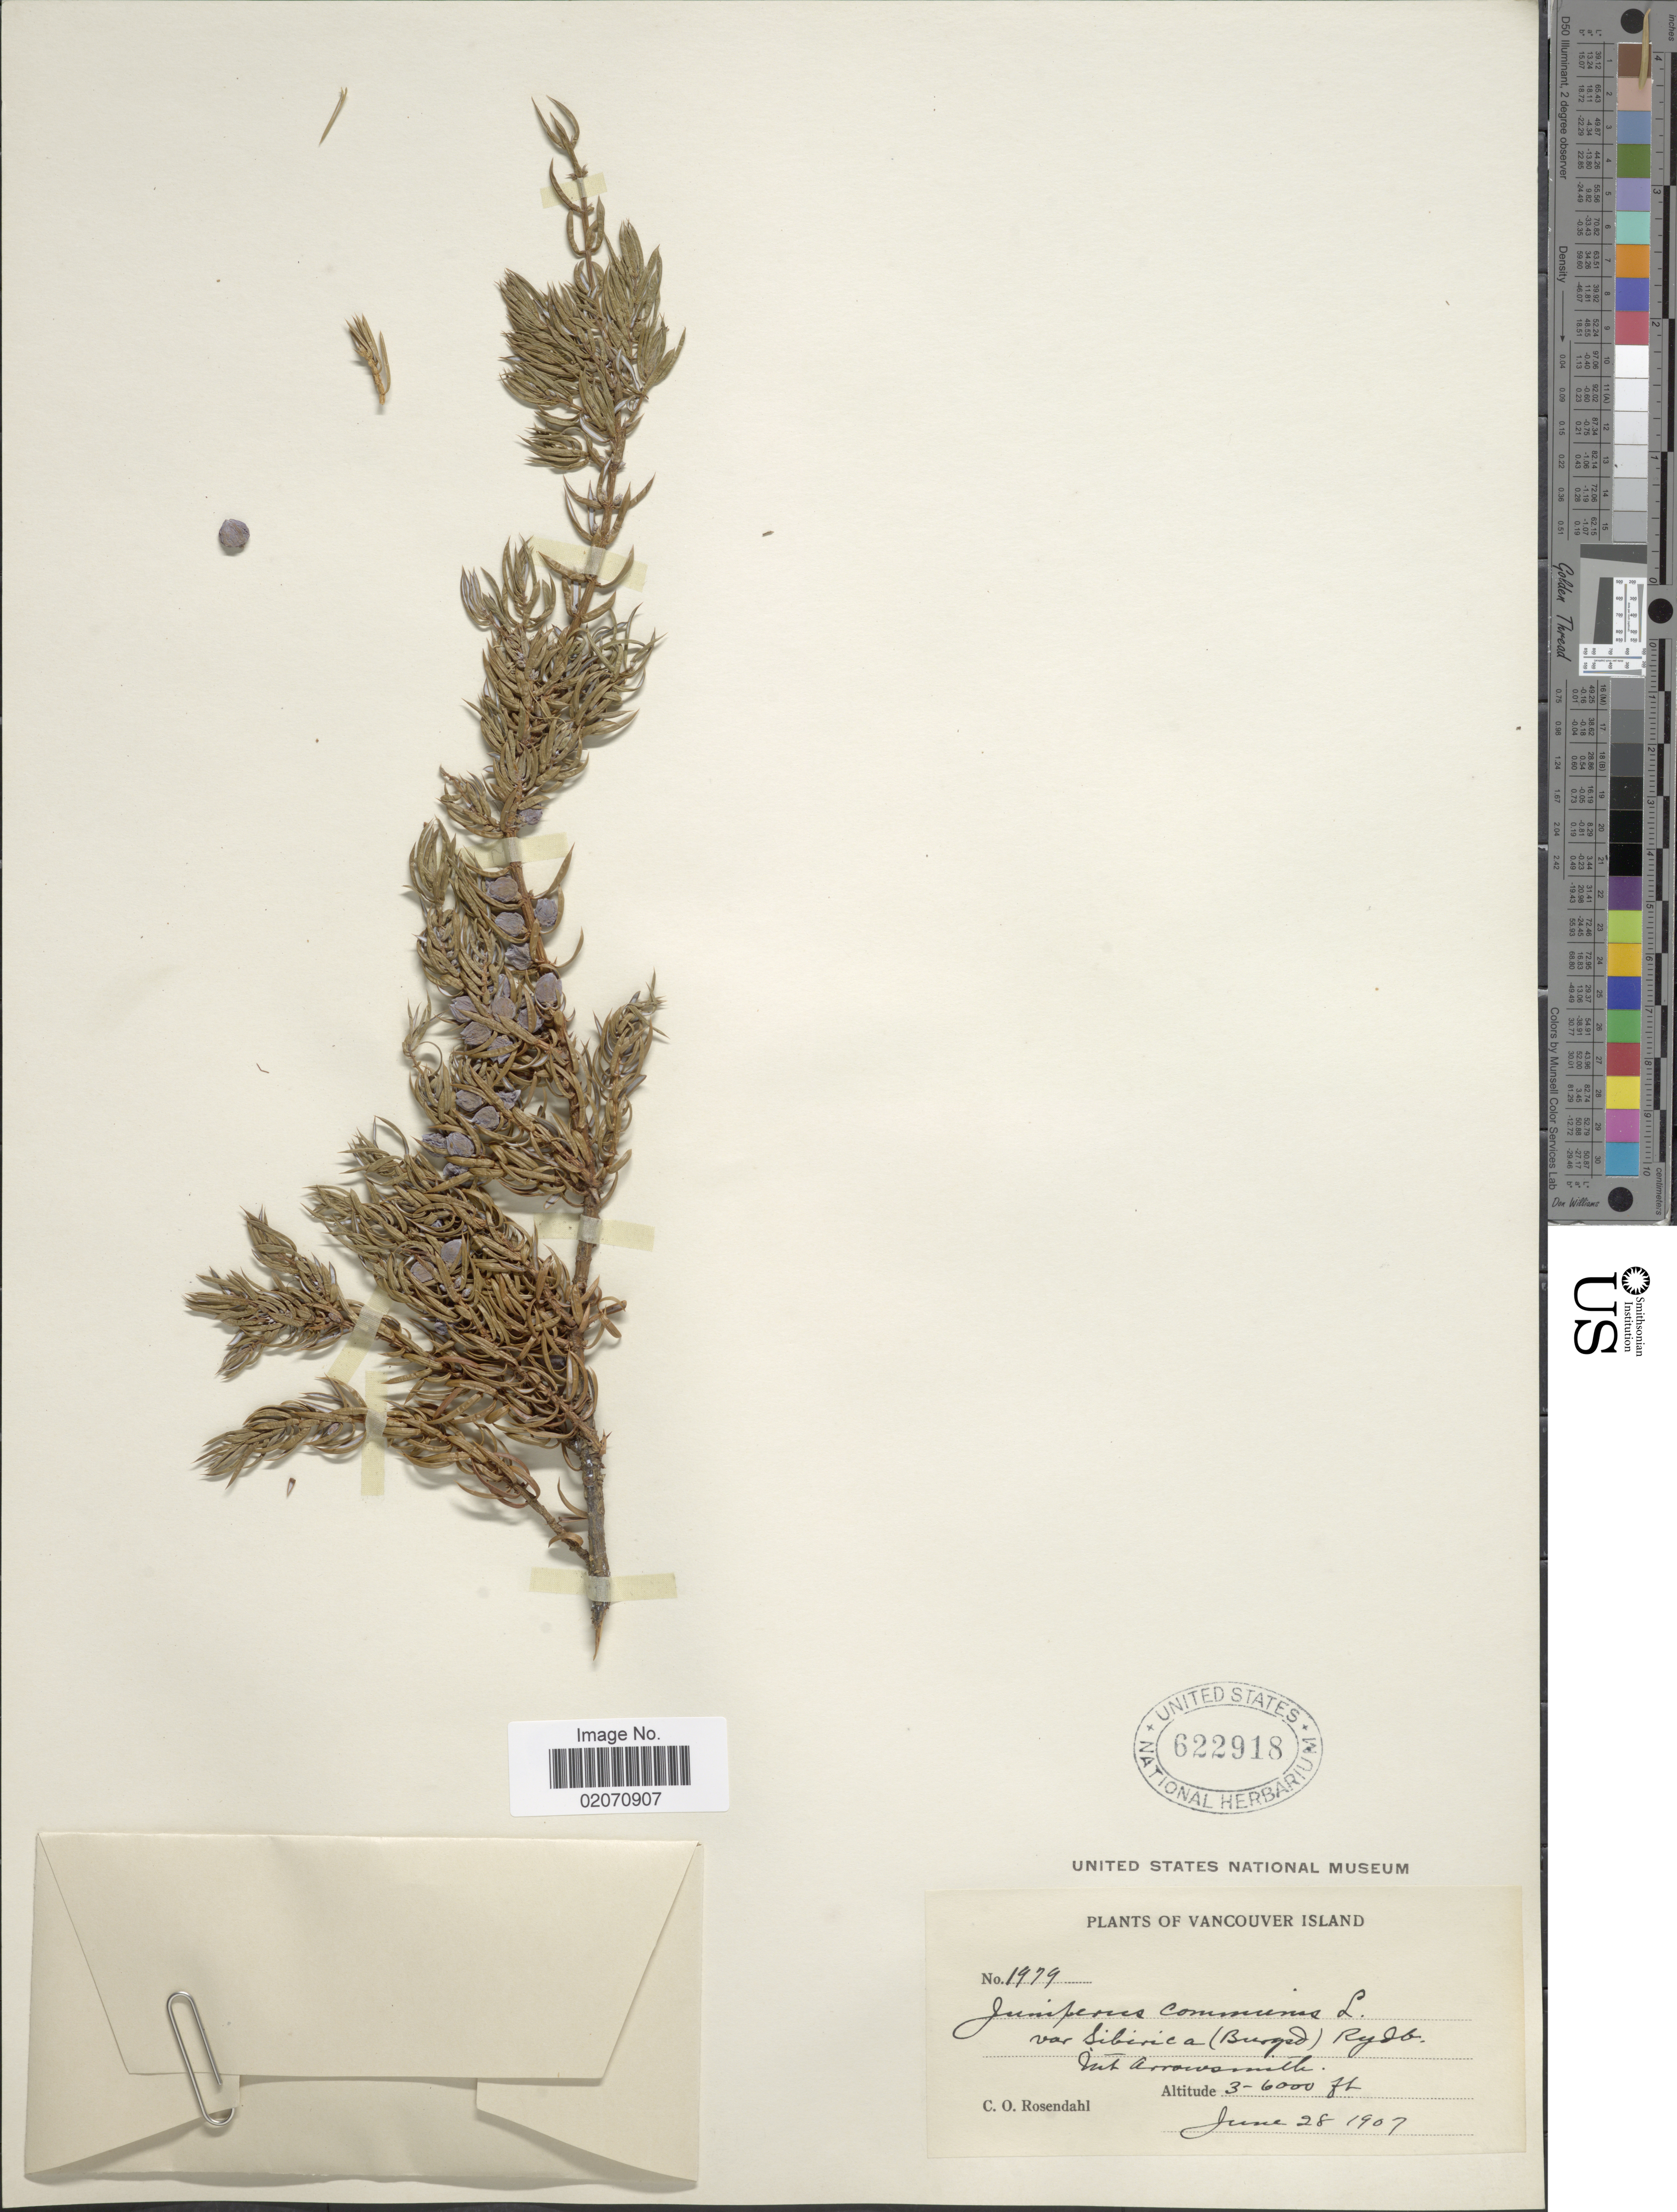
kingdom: Plantae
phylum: Tracheophyta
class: Pinopsida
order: Pinales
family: Cupressaceae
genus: Juniperus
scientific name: Juniperus communis subsp. nana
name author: (Willd.) Syme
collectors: C. O. Rosendahl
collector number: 1979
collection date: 1907-06-28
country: Canada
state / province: British Columbia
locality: Vancouver Island. Mt. Arrowsmith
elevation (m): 914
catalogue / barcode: US 622918